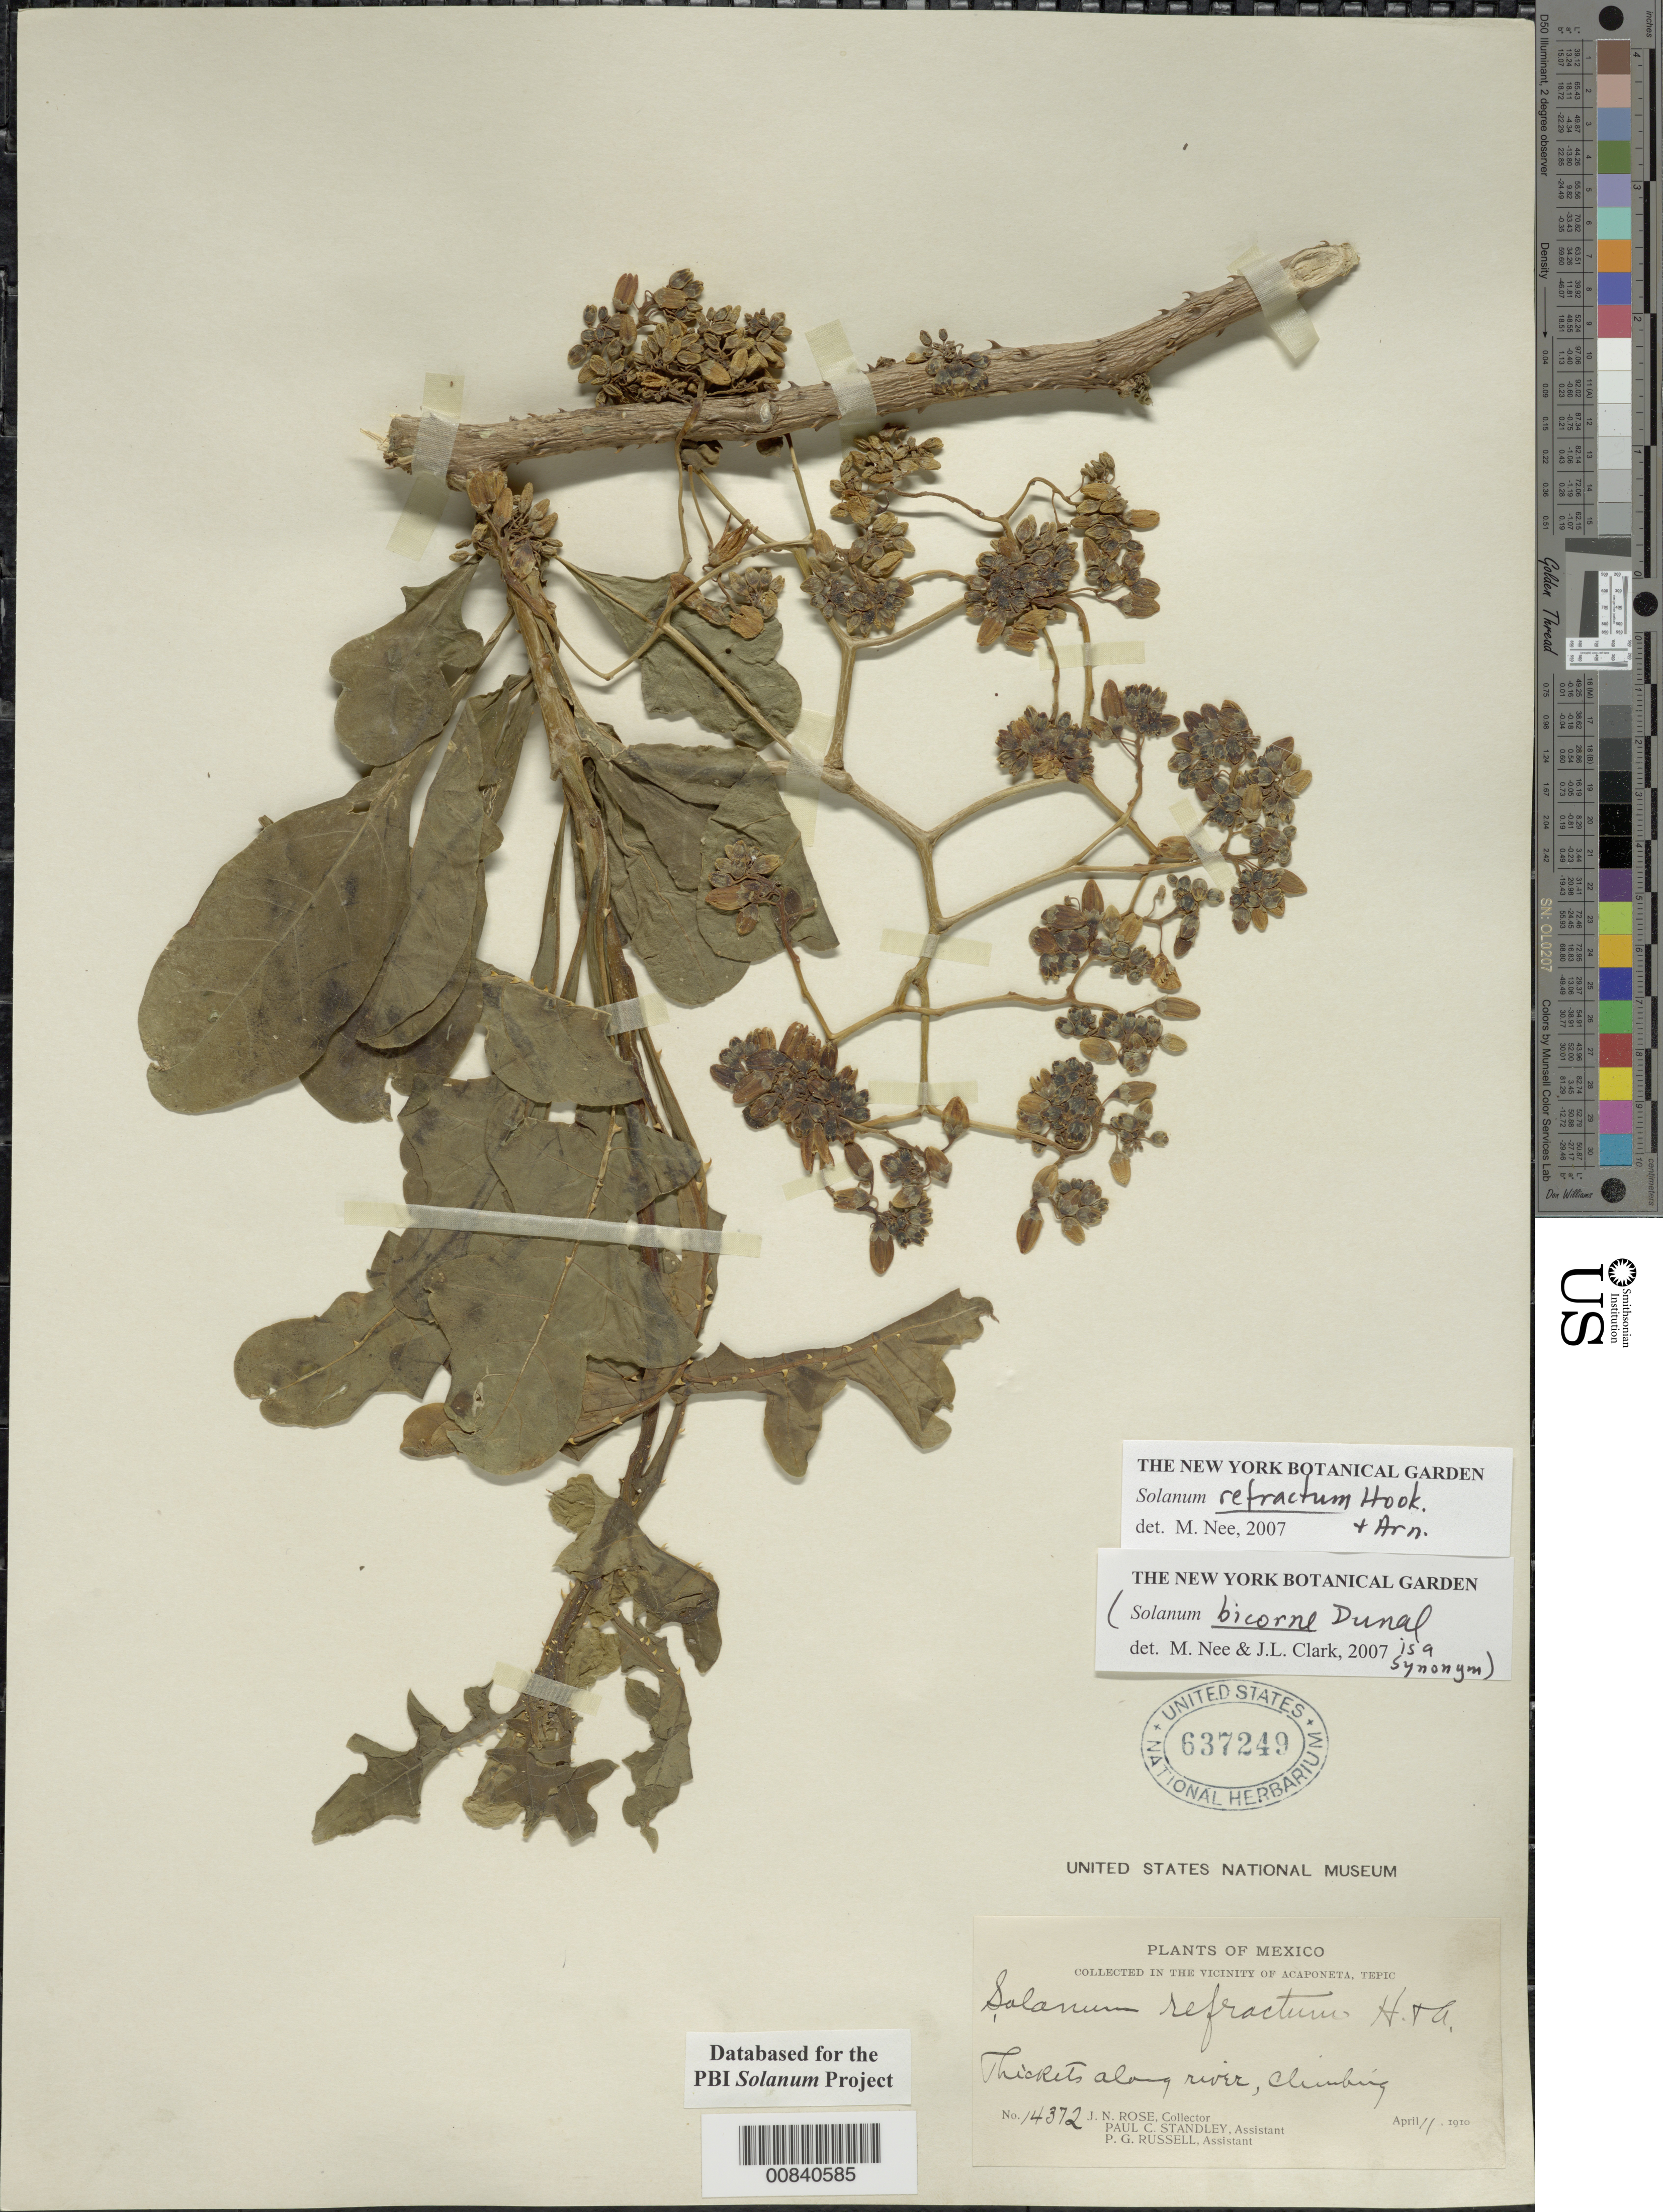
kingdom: Plantae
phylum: Tracheophyta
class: Magnoliopsida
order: Solanales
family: Solanaceae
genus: Solanum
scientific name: Solanum bicorne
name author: Dunal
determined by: Clark, J. L., (SEL), The Marie Selby Botanical Garden (UNITED STATES)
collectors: J. N. Rose, P. C. Standley & P. G. Russell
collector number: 14372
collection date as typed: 11 Apr 1910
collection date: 1910-04-11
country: Mexico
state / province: Nayarit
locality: Vicinity of Acaponeta, Tepic.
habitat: Thickets along river.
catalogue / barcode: US 637249